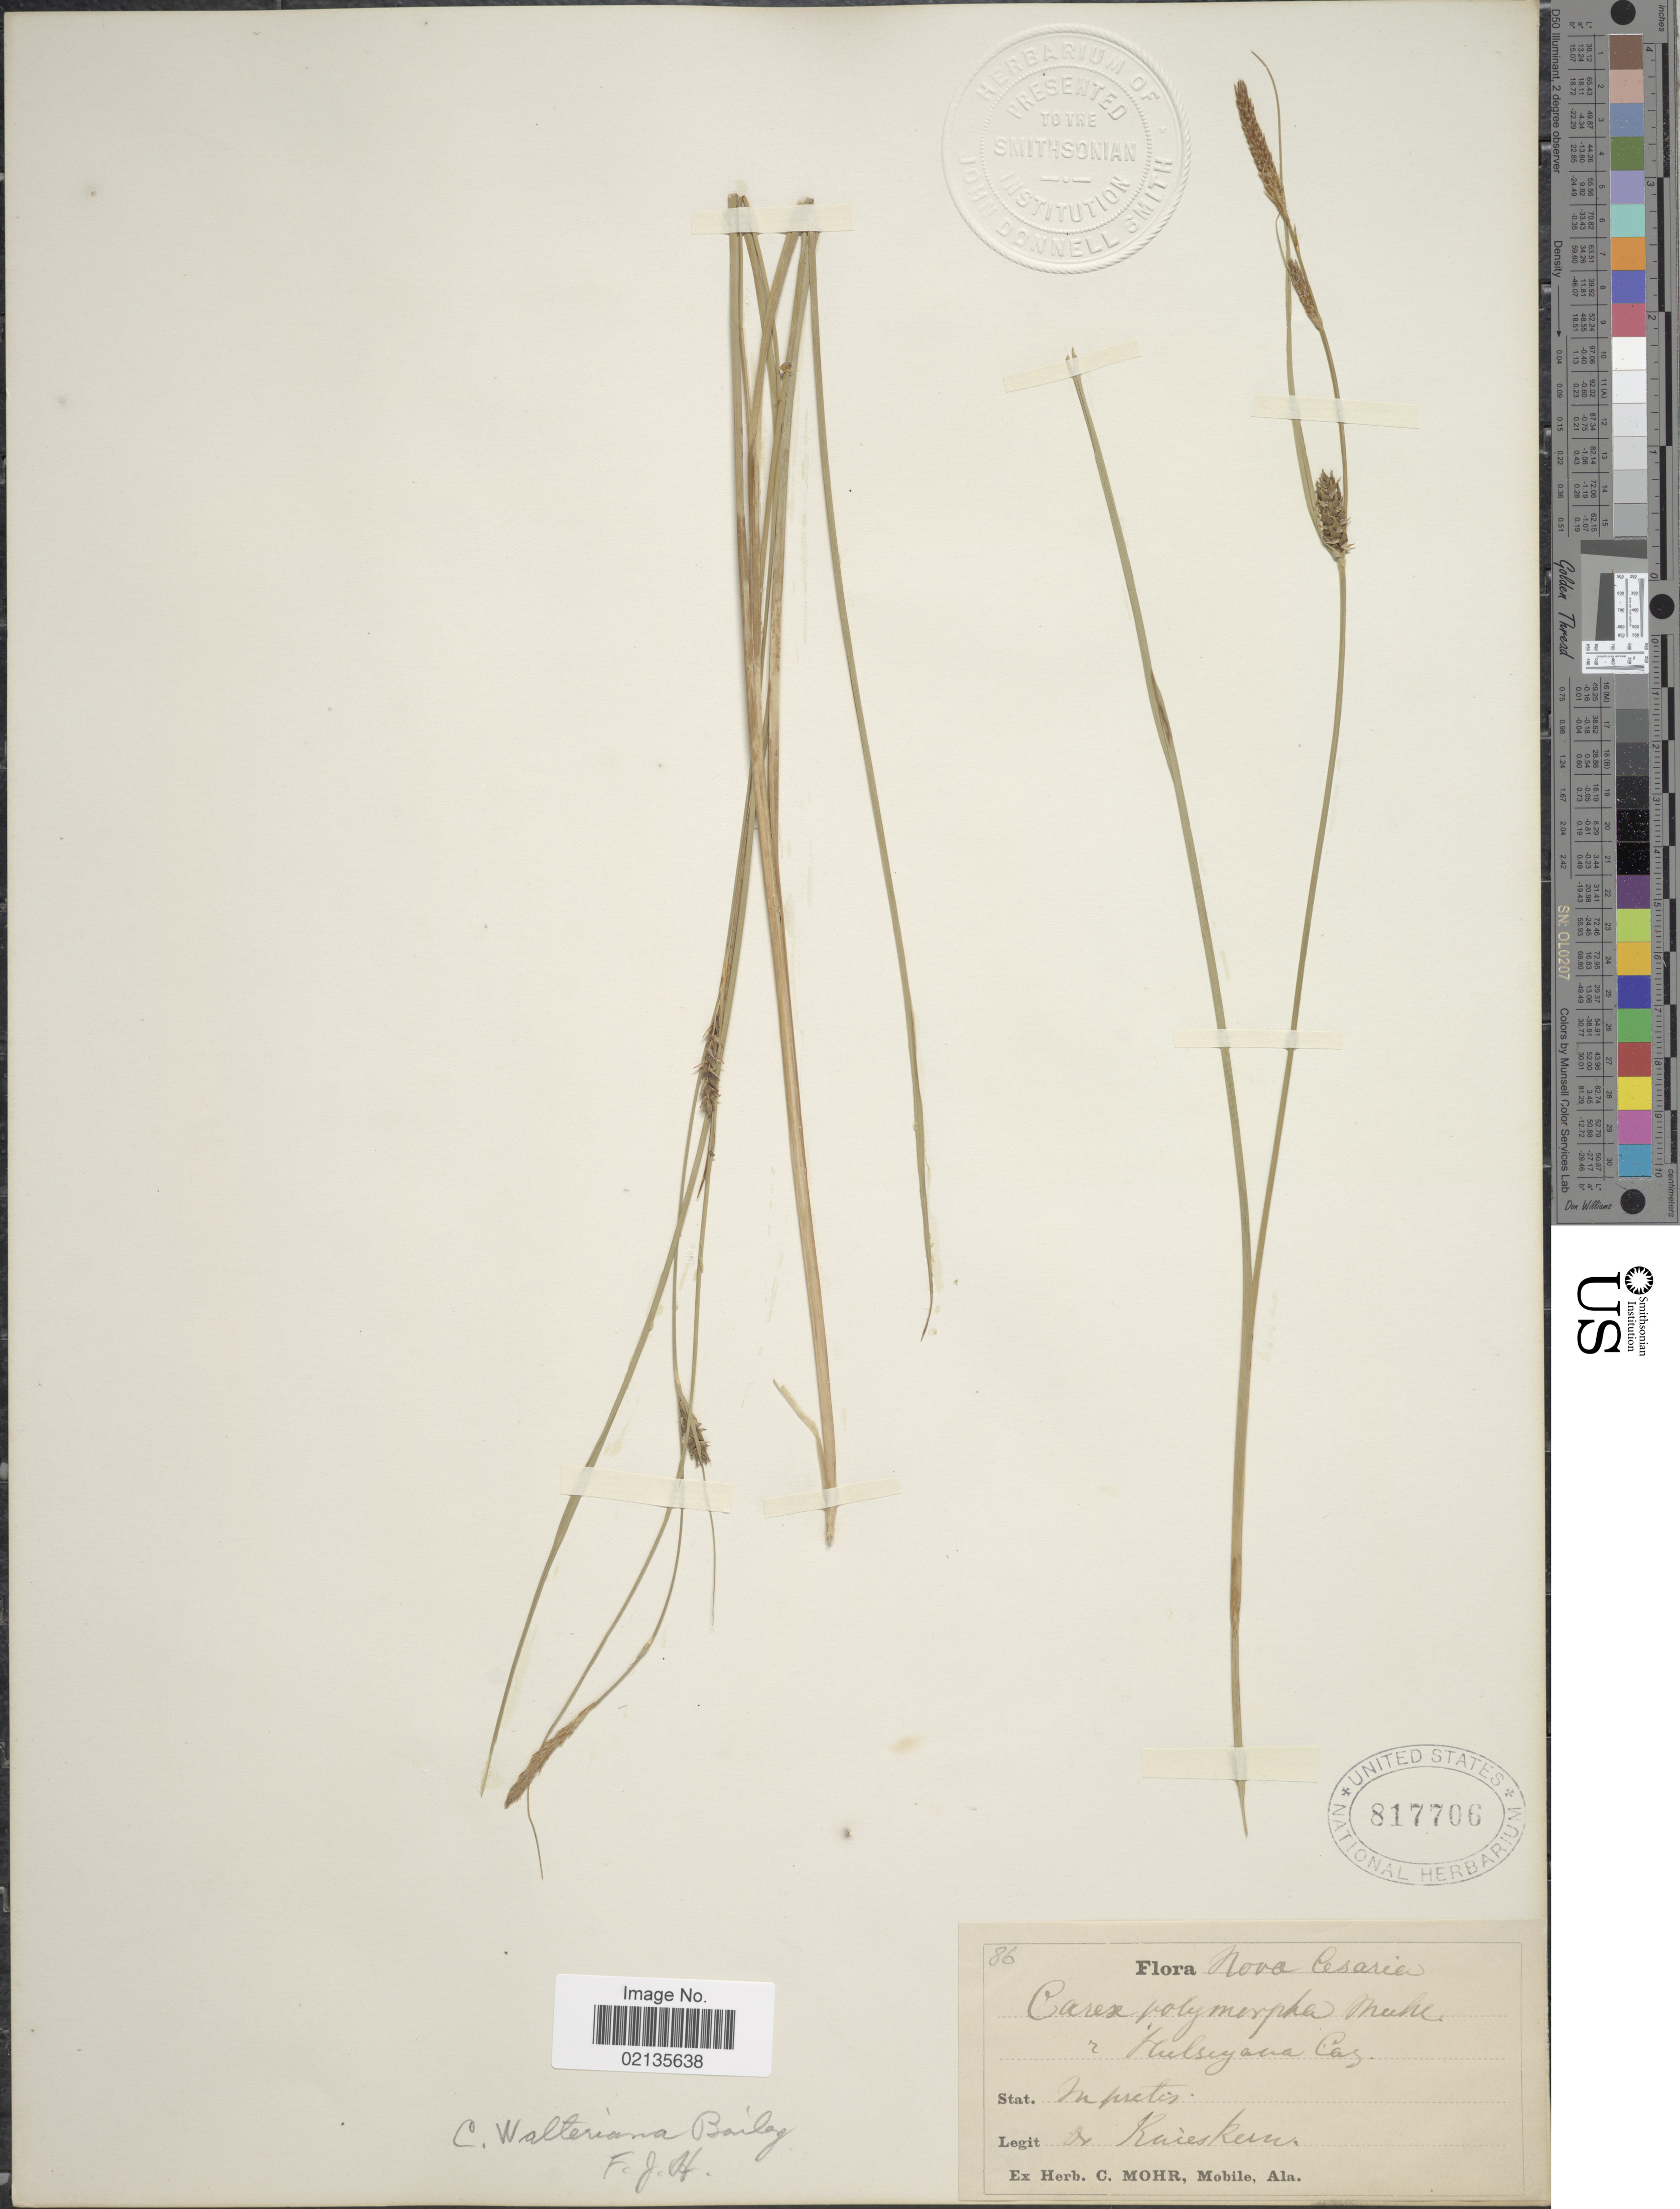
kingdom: Plantae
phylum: Tracheophyta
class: Liliopsida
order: Poales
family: Cyperaceae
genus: Carex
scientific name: Carex striata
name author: Michx.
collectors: Knieskern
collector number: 86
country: United States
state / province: New Jersey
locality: Nova Cesaria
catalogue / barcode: US 817706